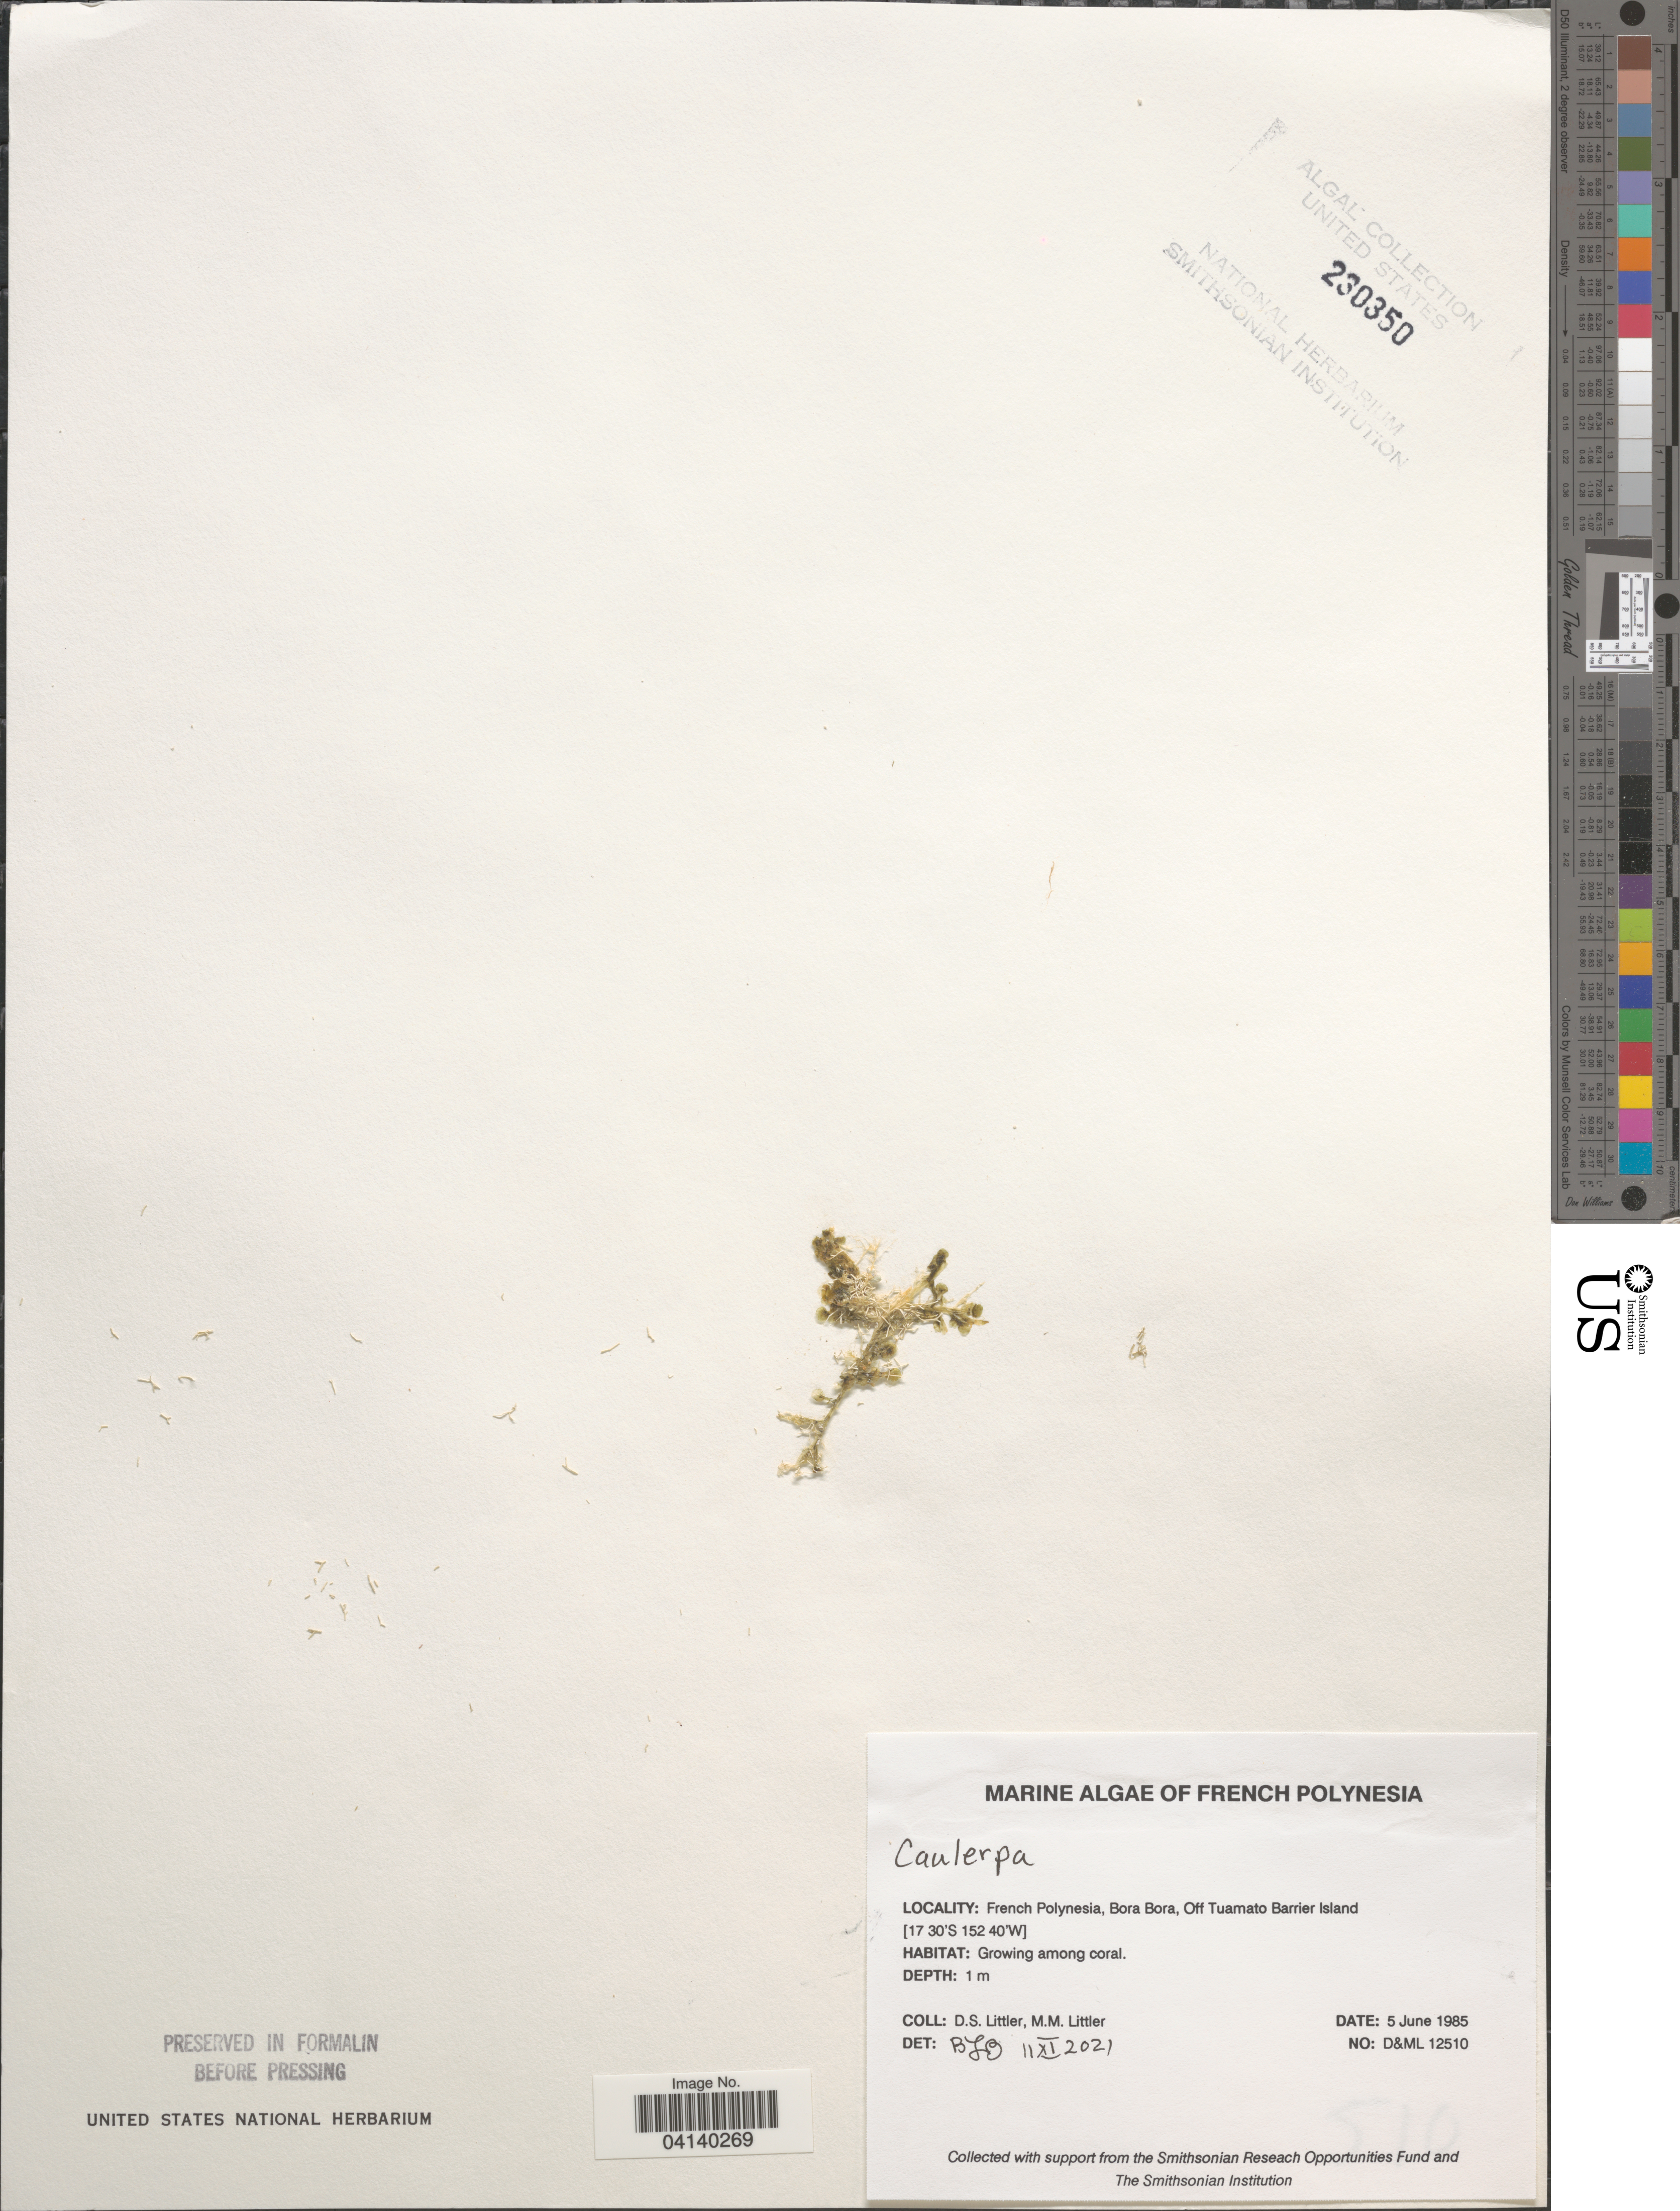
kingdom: Plantae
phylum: Chlorophyta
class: Ulvophyceae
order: Bryopsidales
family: Caulerpaceae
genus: Caulerpa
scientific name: Caulerpa sp.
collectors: D. S. Littler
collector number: D&ML12510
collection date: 1985-06-05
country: French Polynesia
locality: Bora Bora, Off Tuamato Barrier Island.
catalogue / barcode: US 230350